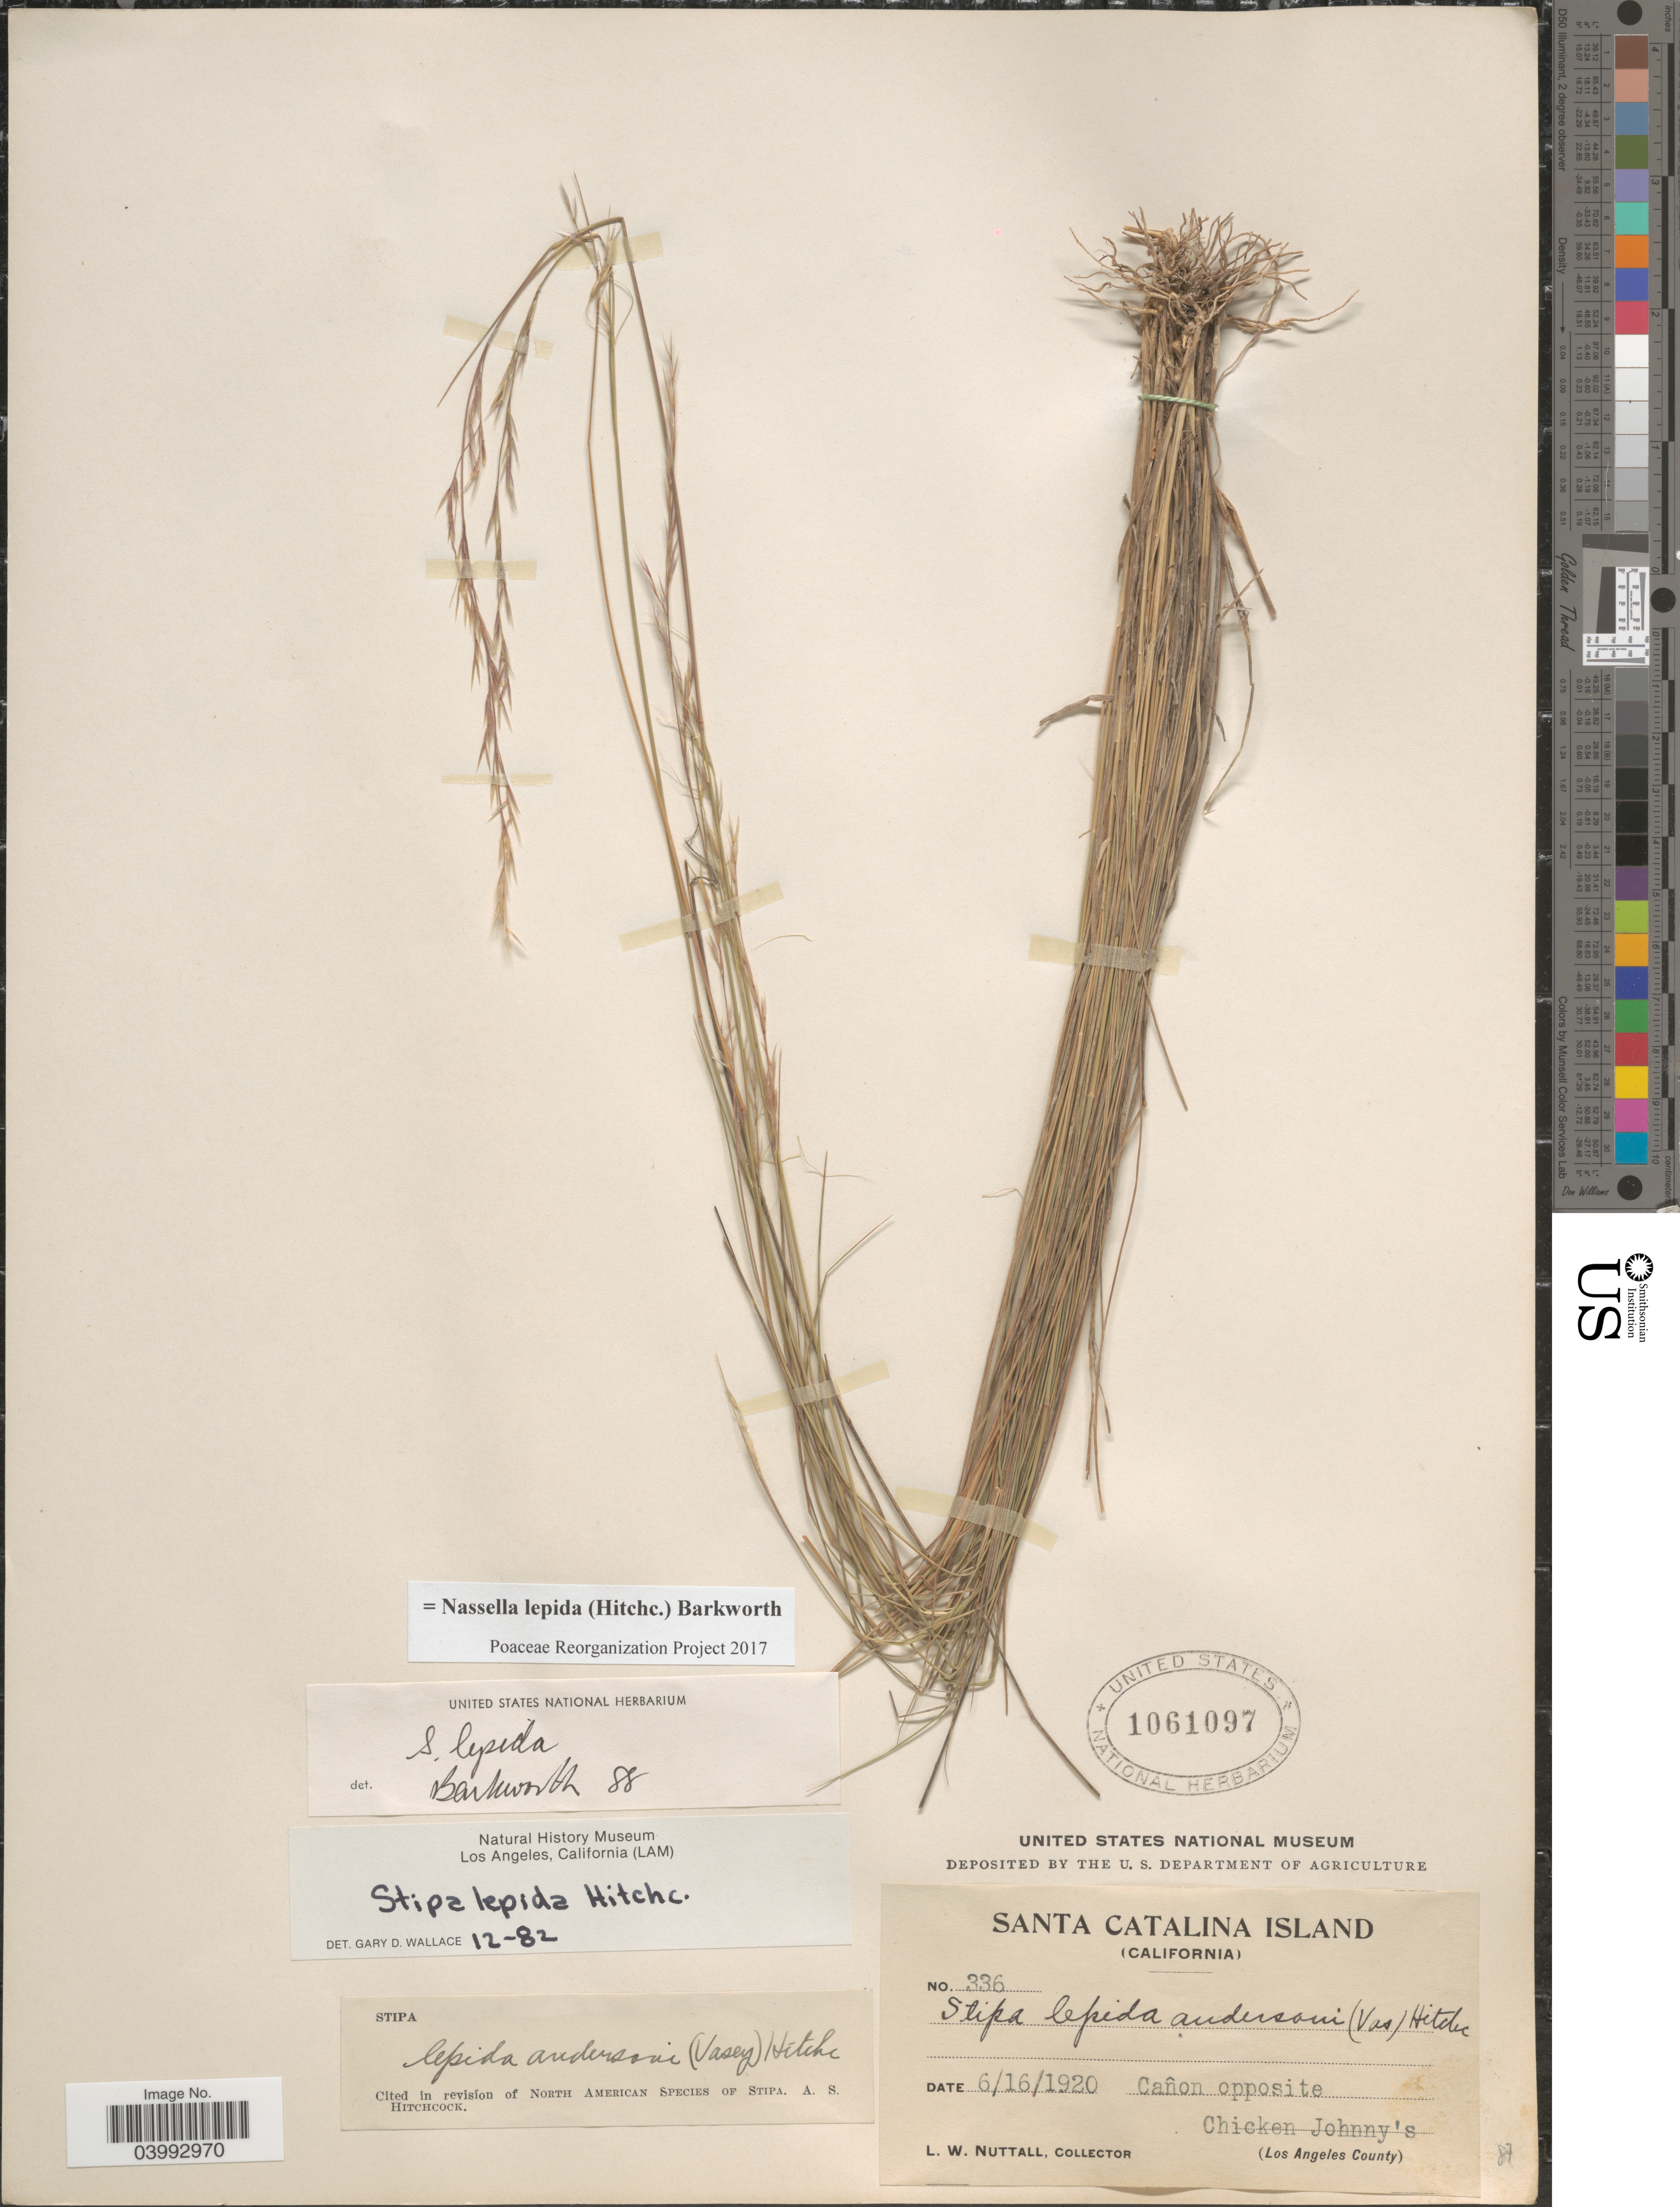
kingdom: Plantae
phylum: Tracheophyta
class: Liliopsida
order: Poales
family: Poaceae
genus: Nassella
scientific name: Nassella lepida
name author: (Hitchc.) Barkworth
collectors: L. W. Nuttall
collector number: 336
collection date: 1920-06-16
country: United States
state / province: California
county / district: Los Angeles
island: Santa Catalina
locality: Santa Catalina Island. Caňon opposite Chicken Johnny's (Los Angeles County).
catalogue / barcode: US 1061097